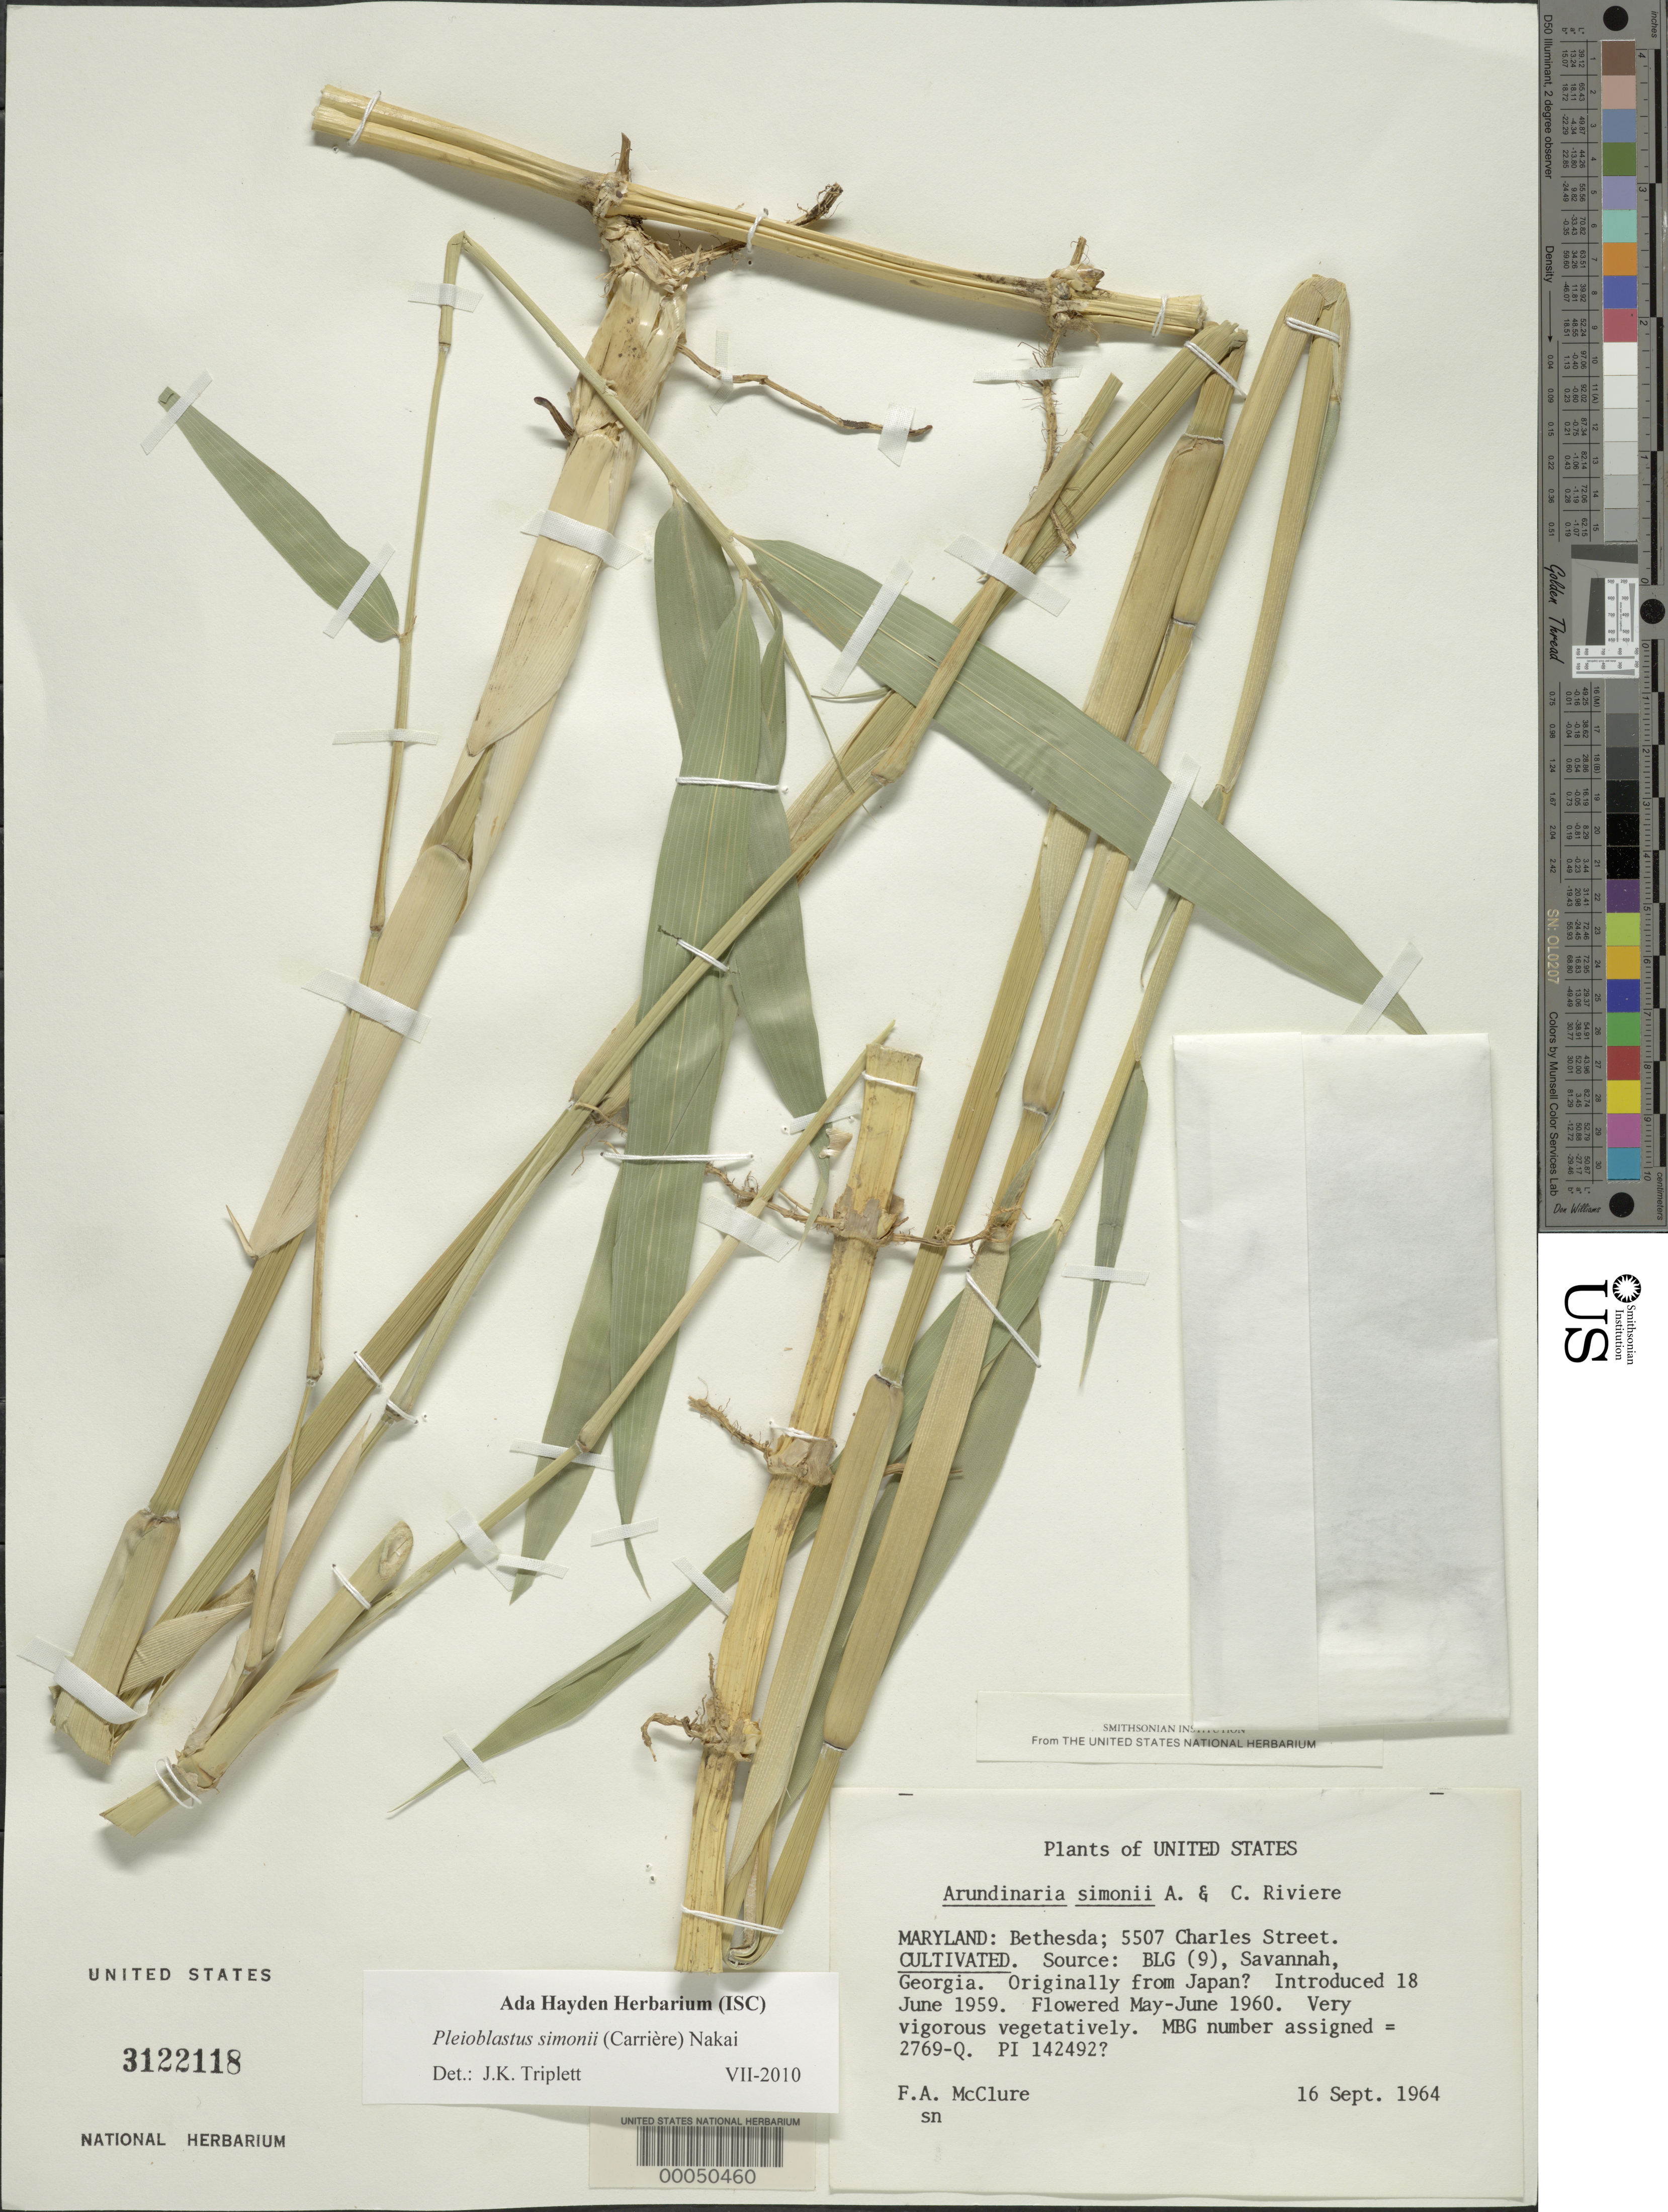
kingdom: Plantae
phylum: Tracheophyta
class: Liliopsida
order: Poales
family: Poaceae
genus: Pleioblastus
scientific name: Pleioblastus simonii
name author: (Carrière) Nakai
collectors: F. A. McClure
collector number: MBG 2769-Q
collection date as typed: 16 Sep 1964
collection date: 1964-09-16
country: United States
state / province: Maryland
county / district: Montgomery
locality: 5507 Charles Street, Bethesda (McClure's garden)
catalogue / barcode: US 3122118